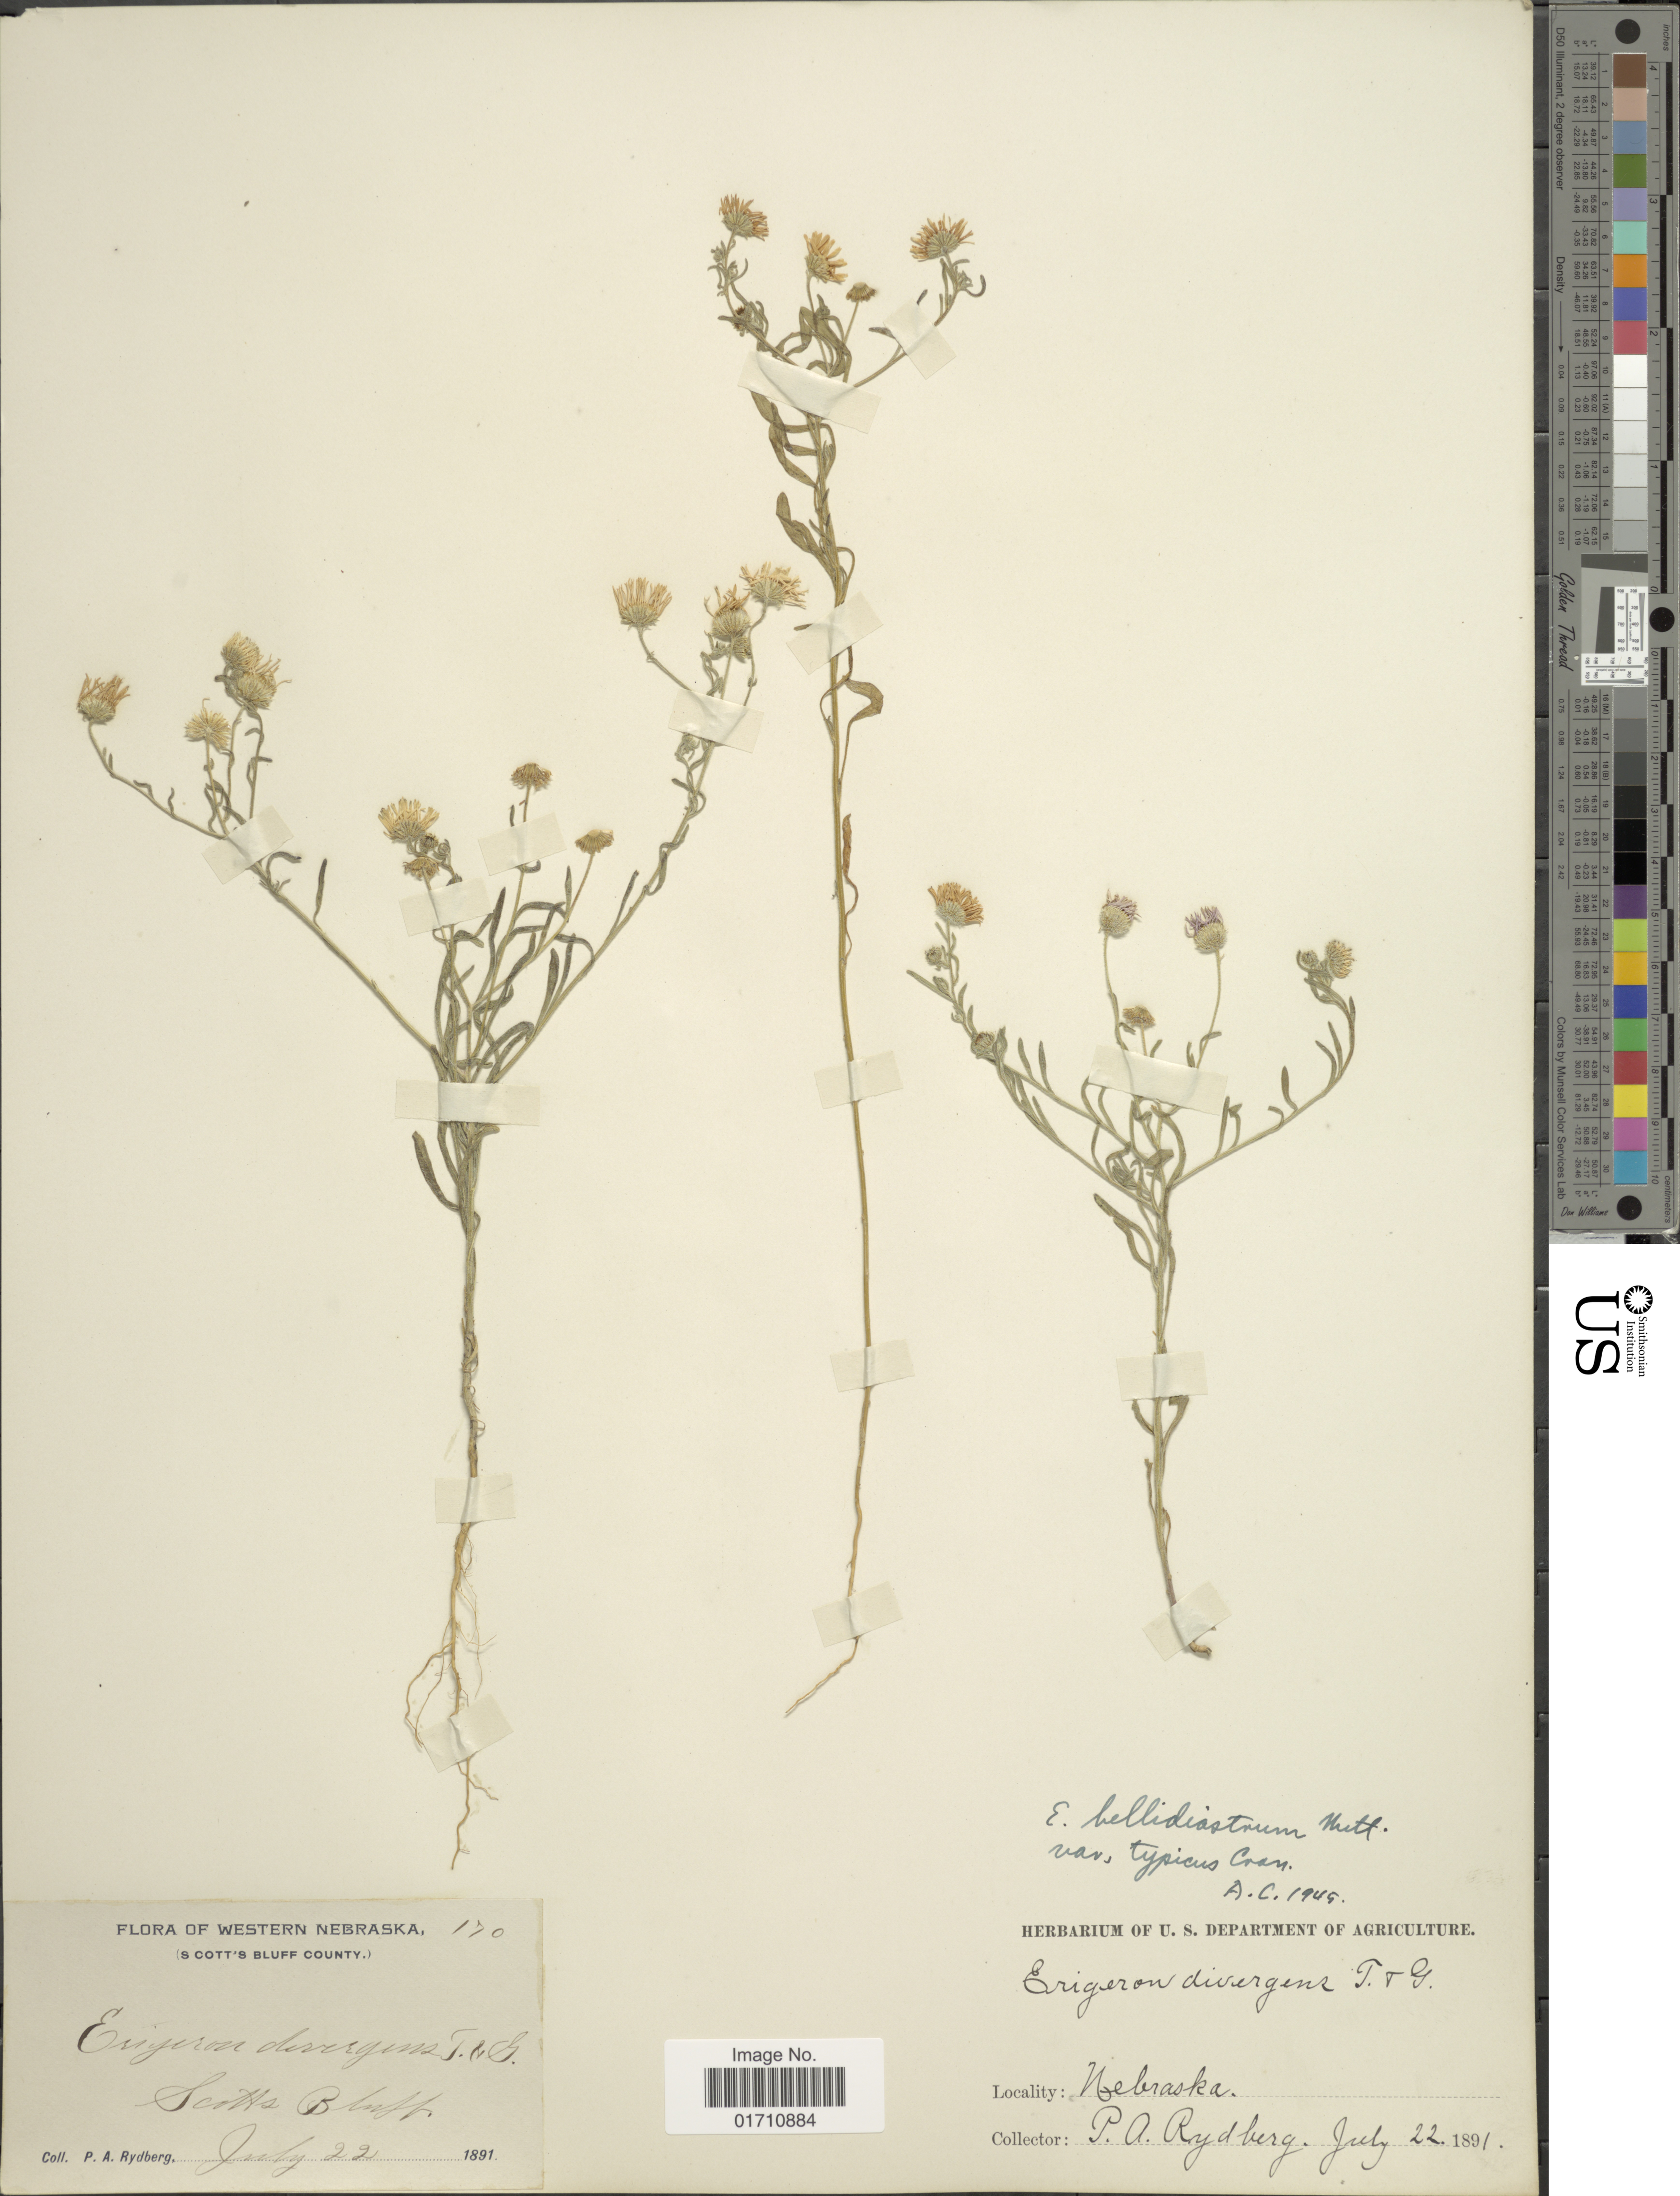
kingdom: Plantae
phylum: Tracheophyta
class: Magnoliopsida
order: Asterales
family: Asteraceae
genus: Erigeron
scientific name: Erigeron bellidiastrum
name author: Nutt.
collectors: P. A. Rydberg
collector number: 170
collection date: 1891-07-22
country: United States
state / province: Nebraska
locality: Western Nebraska (Scott's County) Scotts Bluff